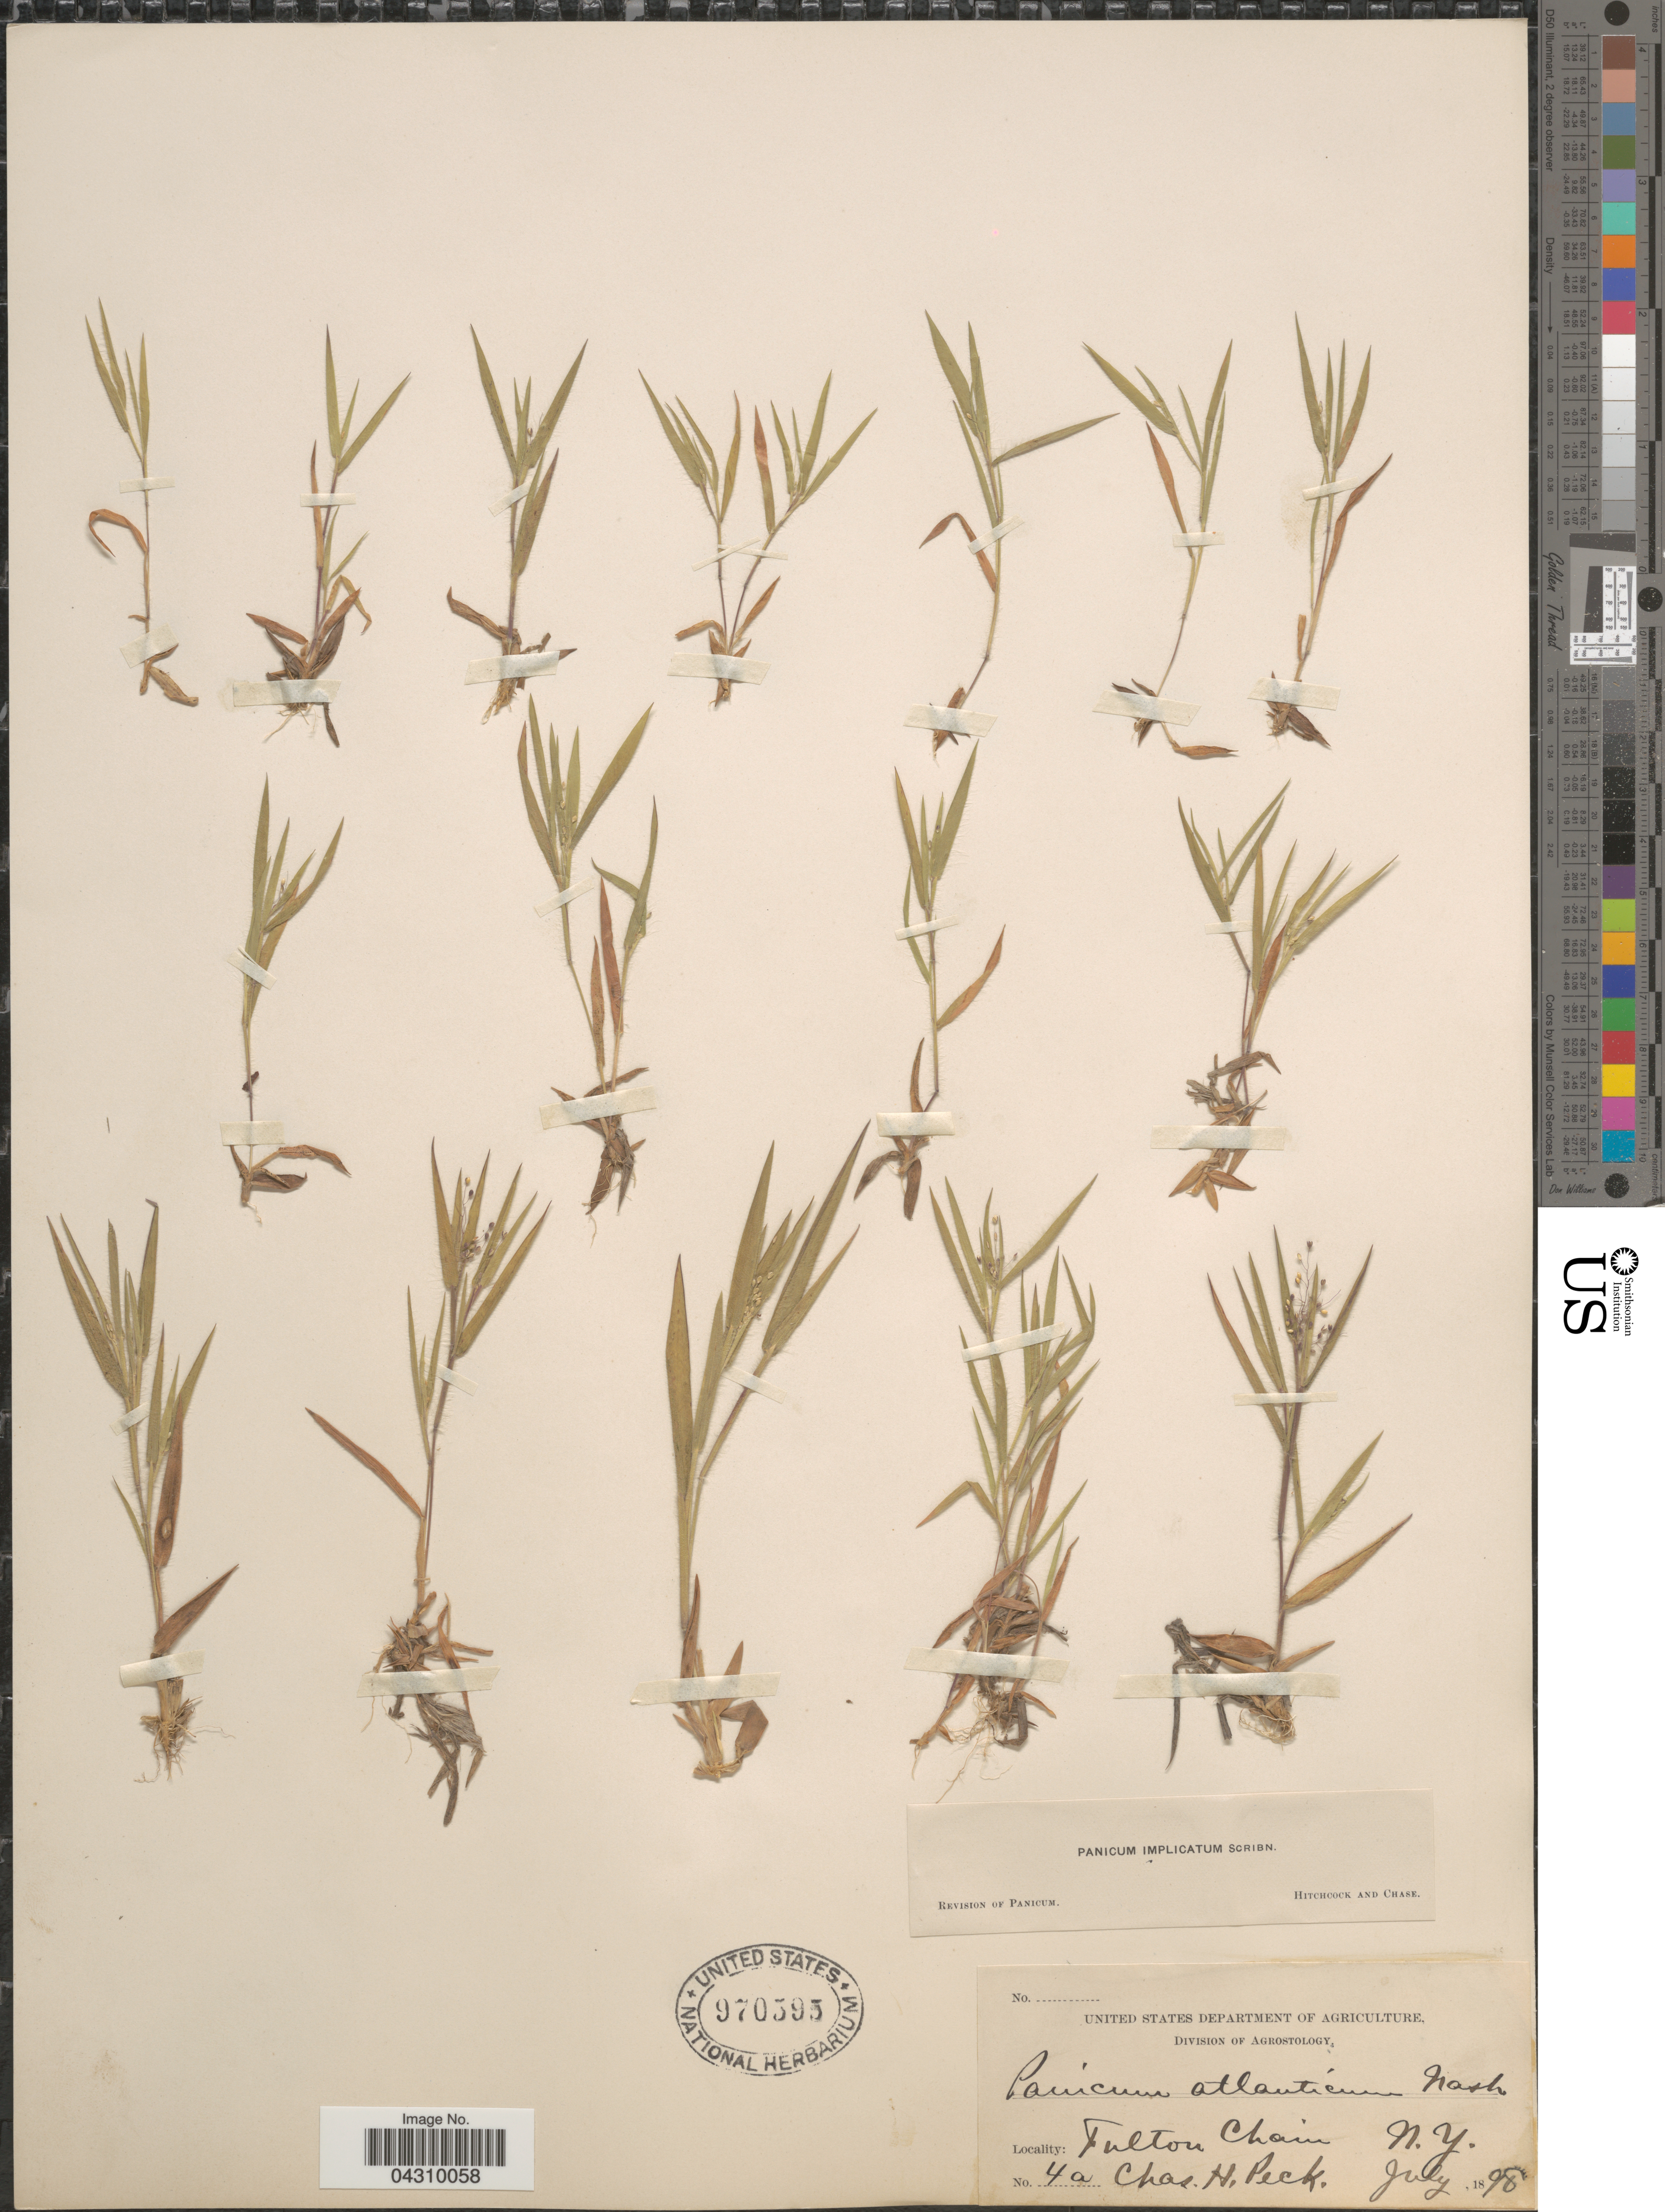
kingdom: Plantae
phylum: Tracheophyta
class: Liliopsida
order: Poales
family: Poaceae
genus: Dichanthelium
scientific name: Dichanthelium acuminatum var. acuminatum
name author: (Sw.) Gould & C.A. Clark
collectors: C. H. Peck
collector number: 4a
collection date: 1898-07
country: United States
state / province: New York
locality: Fulton Chain.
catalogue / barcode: US 970395